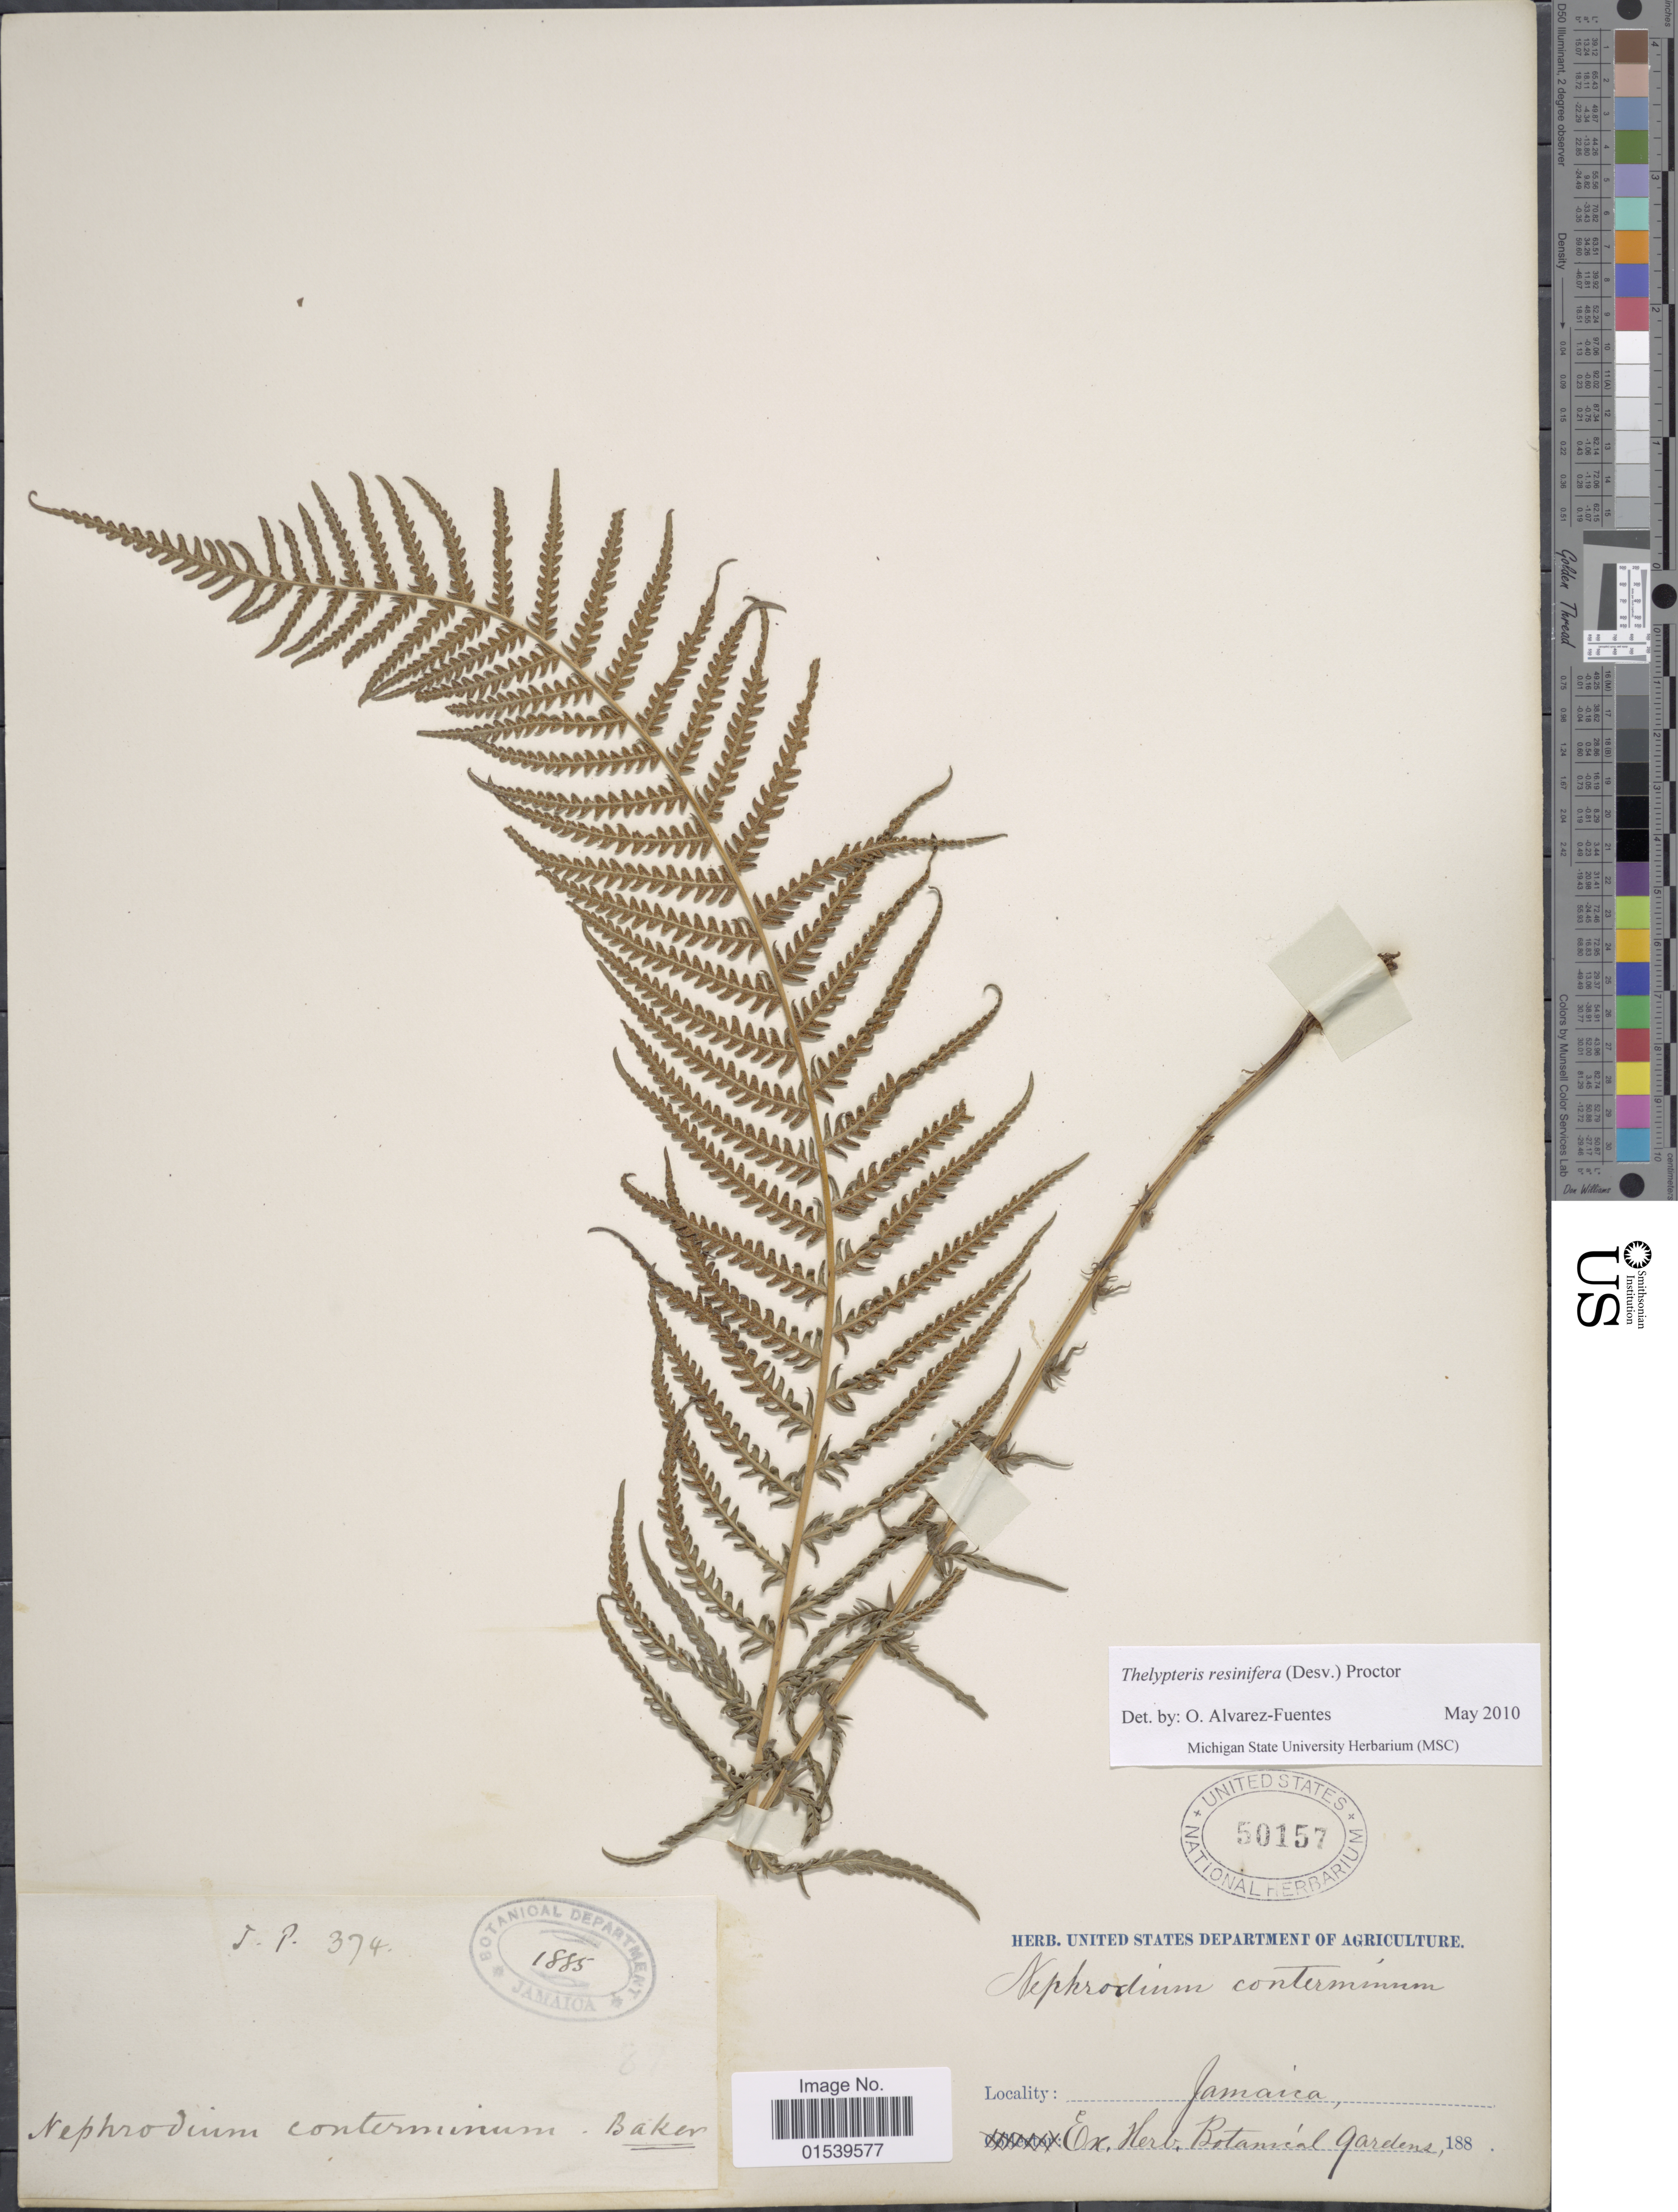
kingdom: Plantae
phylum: Tracheophyta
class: Polypodiopsida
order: Polypodiales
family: Thelypteridaceae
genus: Amauropelta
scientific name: Amauropelta resinifera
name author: (Desv.) Pic. Serm.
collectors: J.P.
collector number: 374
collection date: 1885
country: Jamaica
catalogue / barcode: US 50157